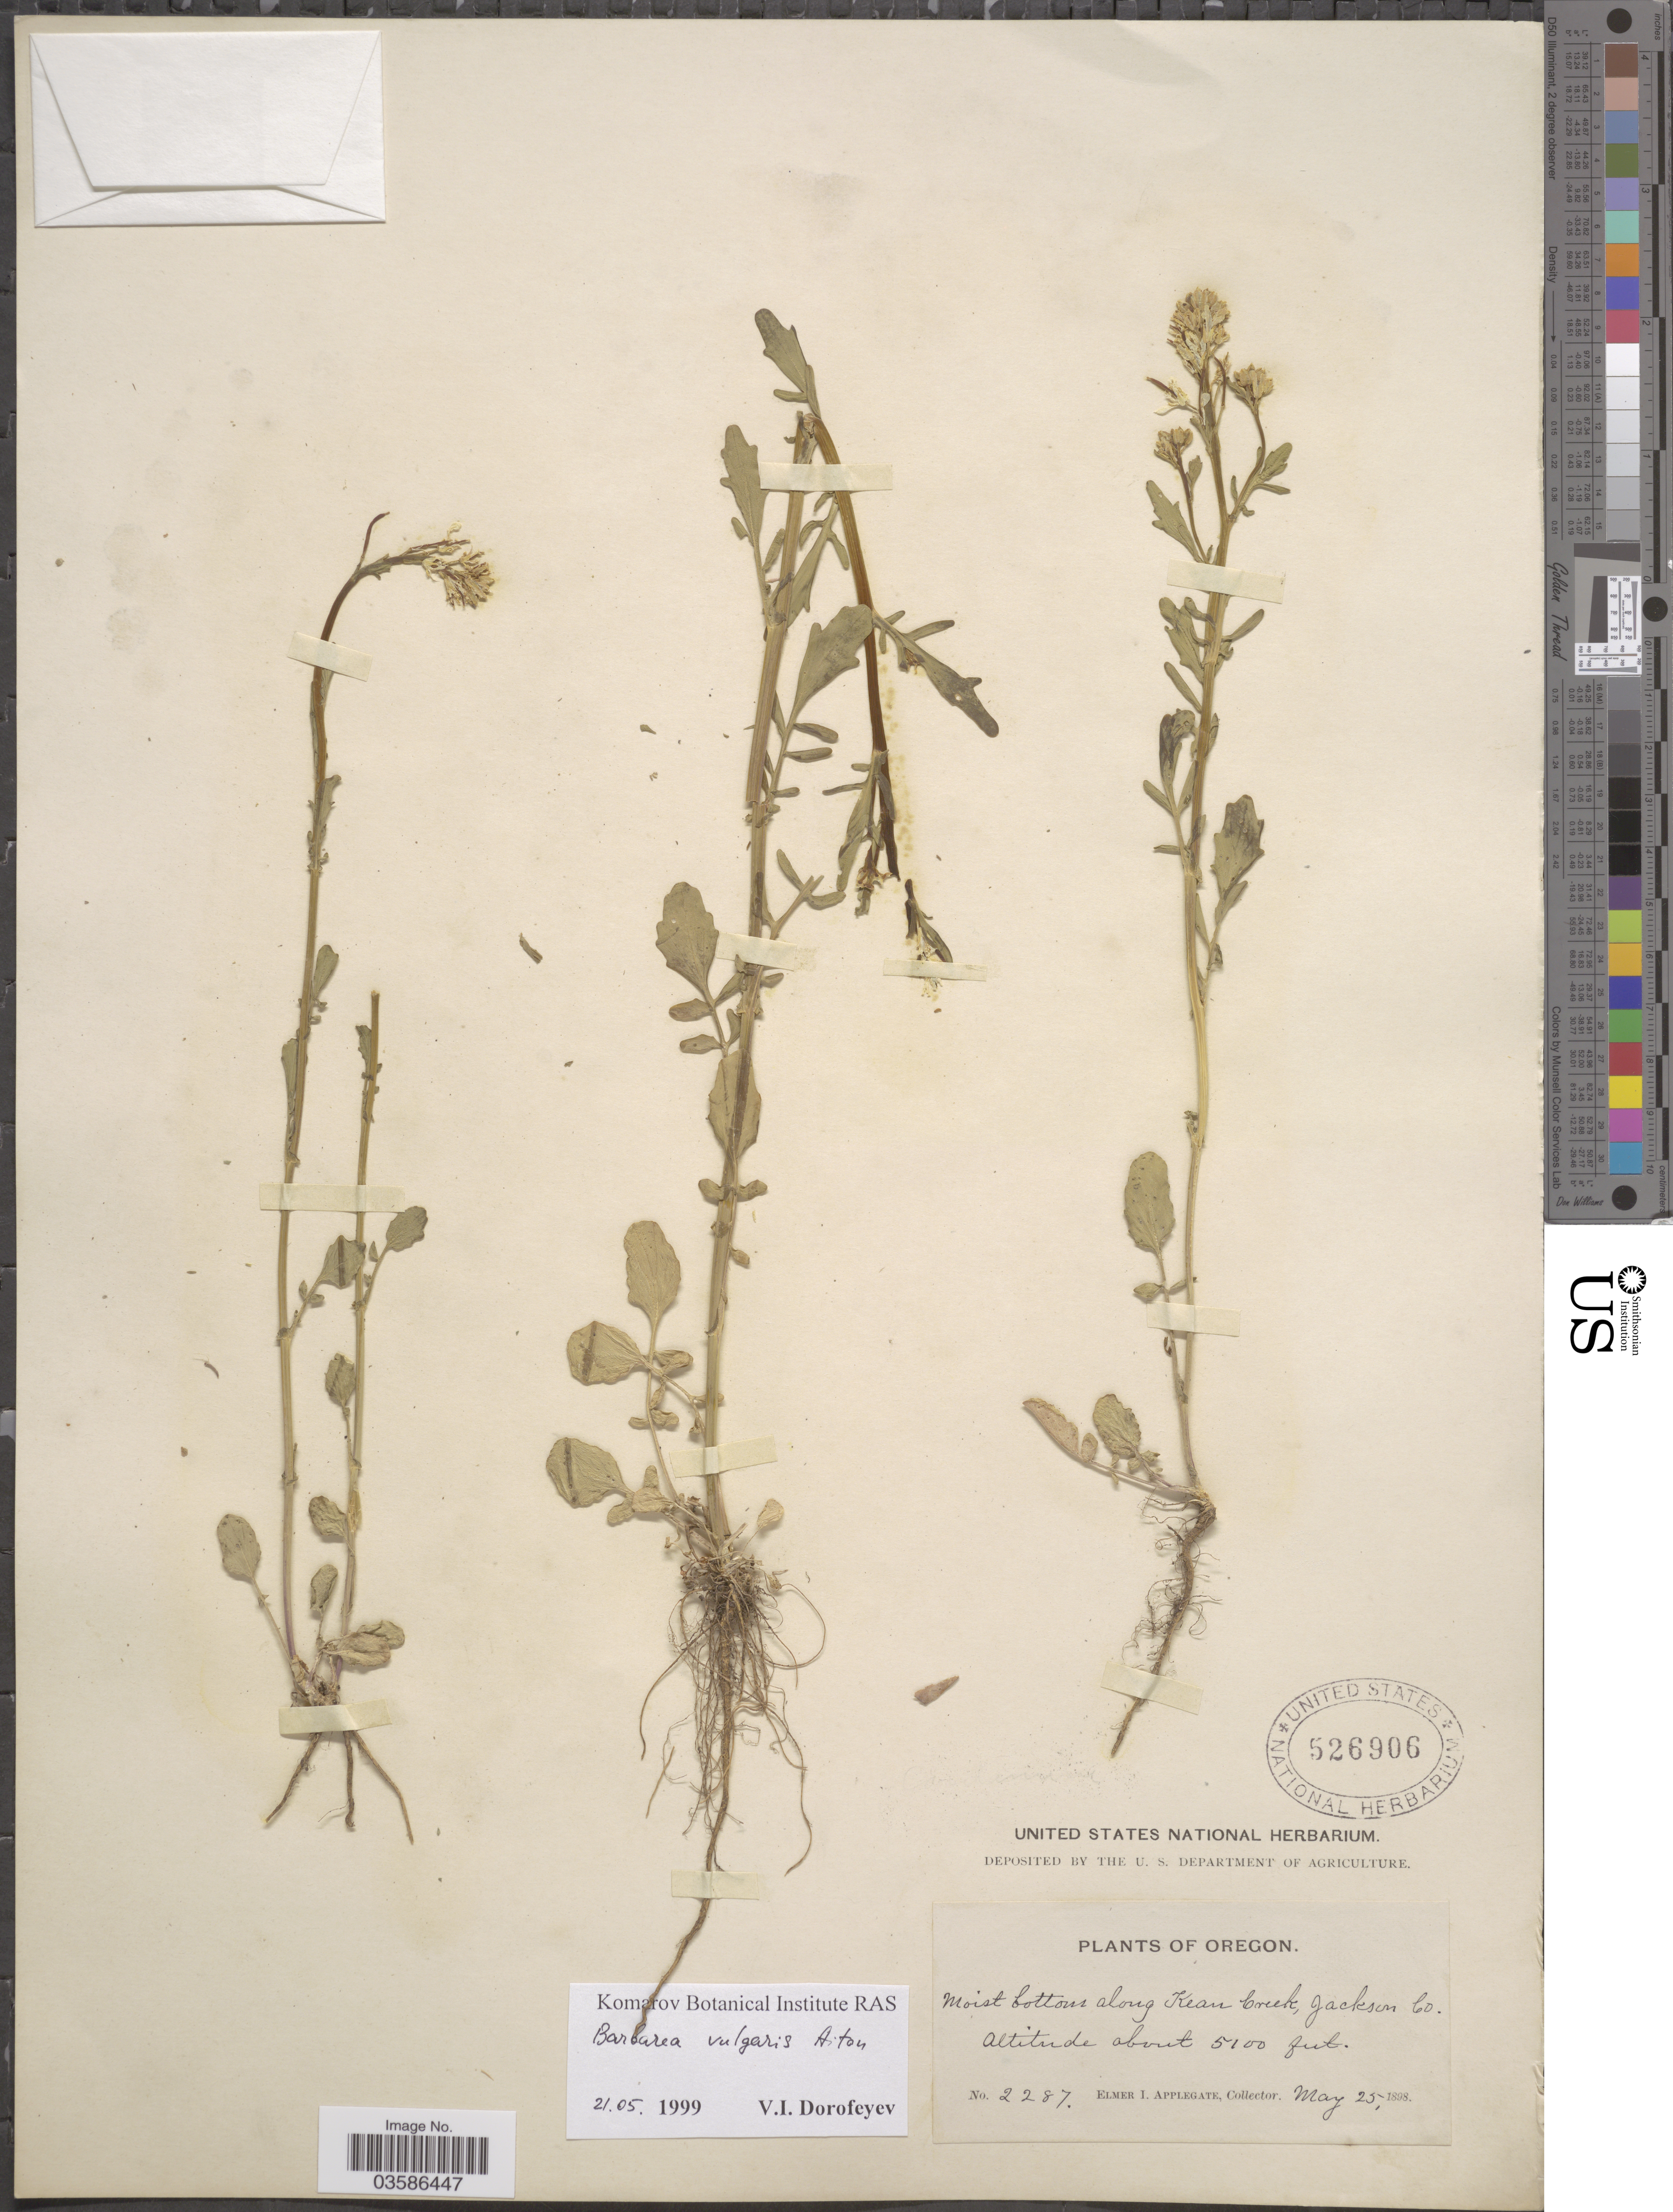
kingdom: Plantae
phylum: Tracheophyta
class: Magnoliopsida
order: Brassicales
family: Brassicaceae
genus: Barbarea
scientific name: Barbarea vulgaris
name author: W.T. Aiton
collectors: E. I. Applegate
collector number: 2287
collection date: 1898-05-25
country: United States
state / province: Oregon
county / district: Jackson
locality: Moist bottom along Kean Creek, Jackson Co.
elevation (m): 1554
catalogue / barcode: US 526906